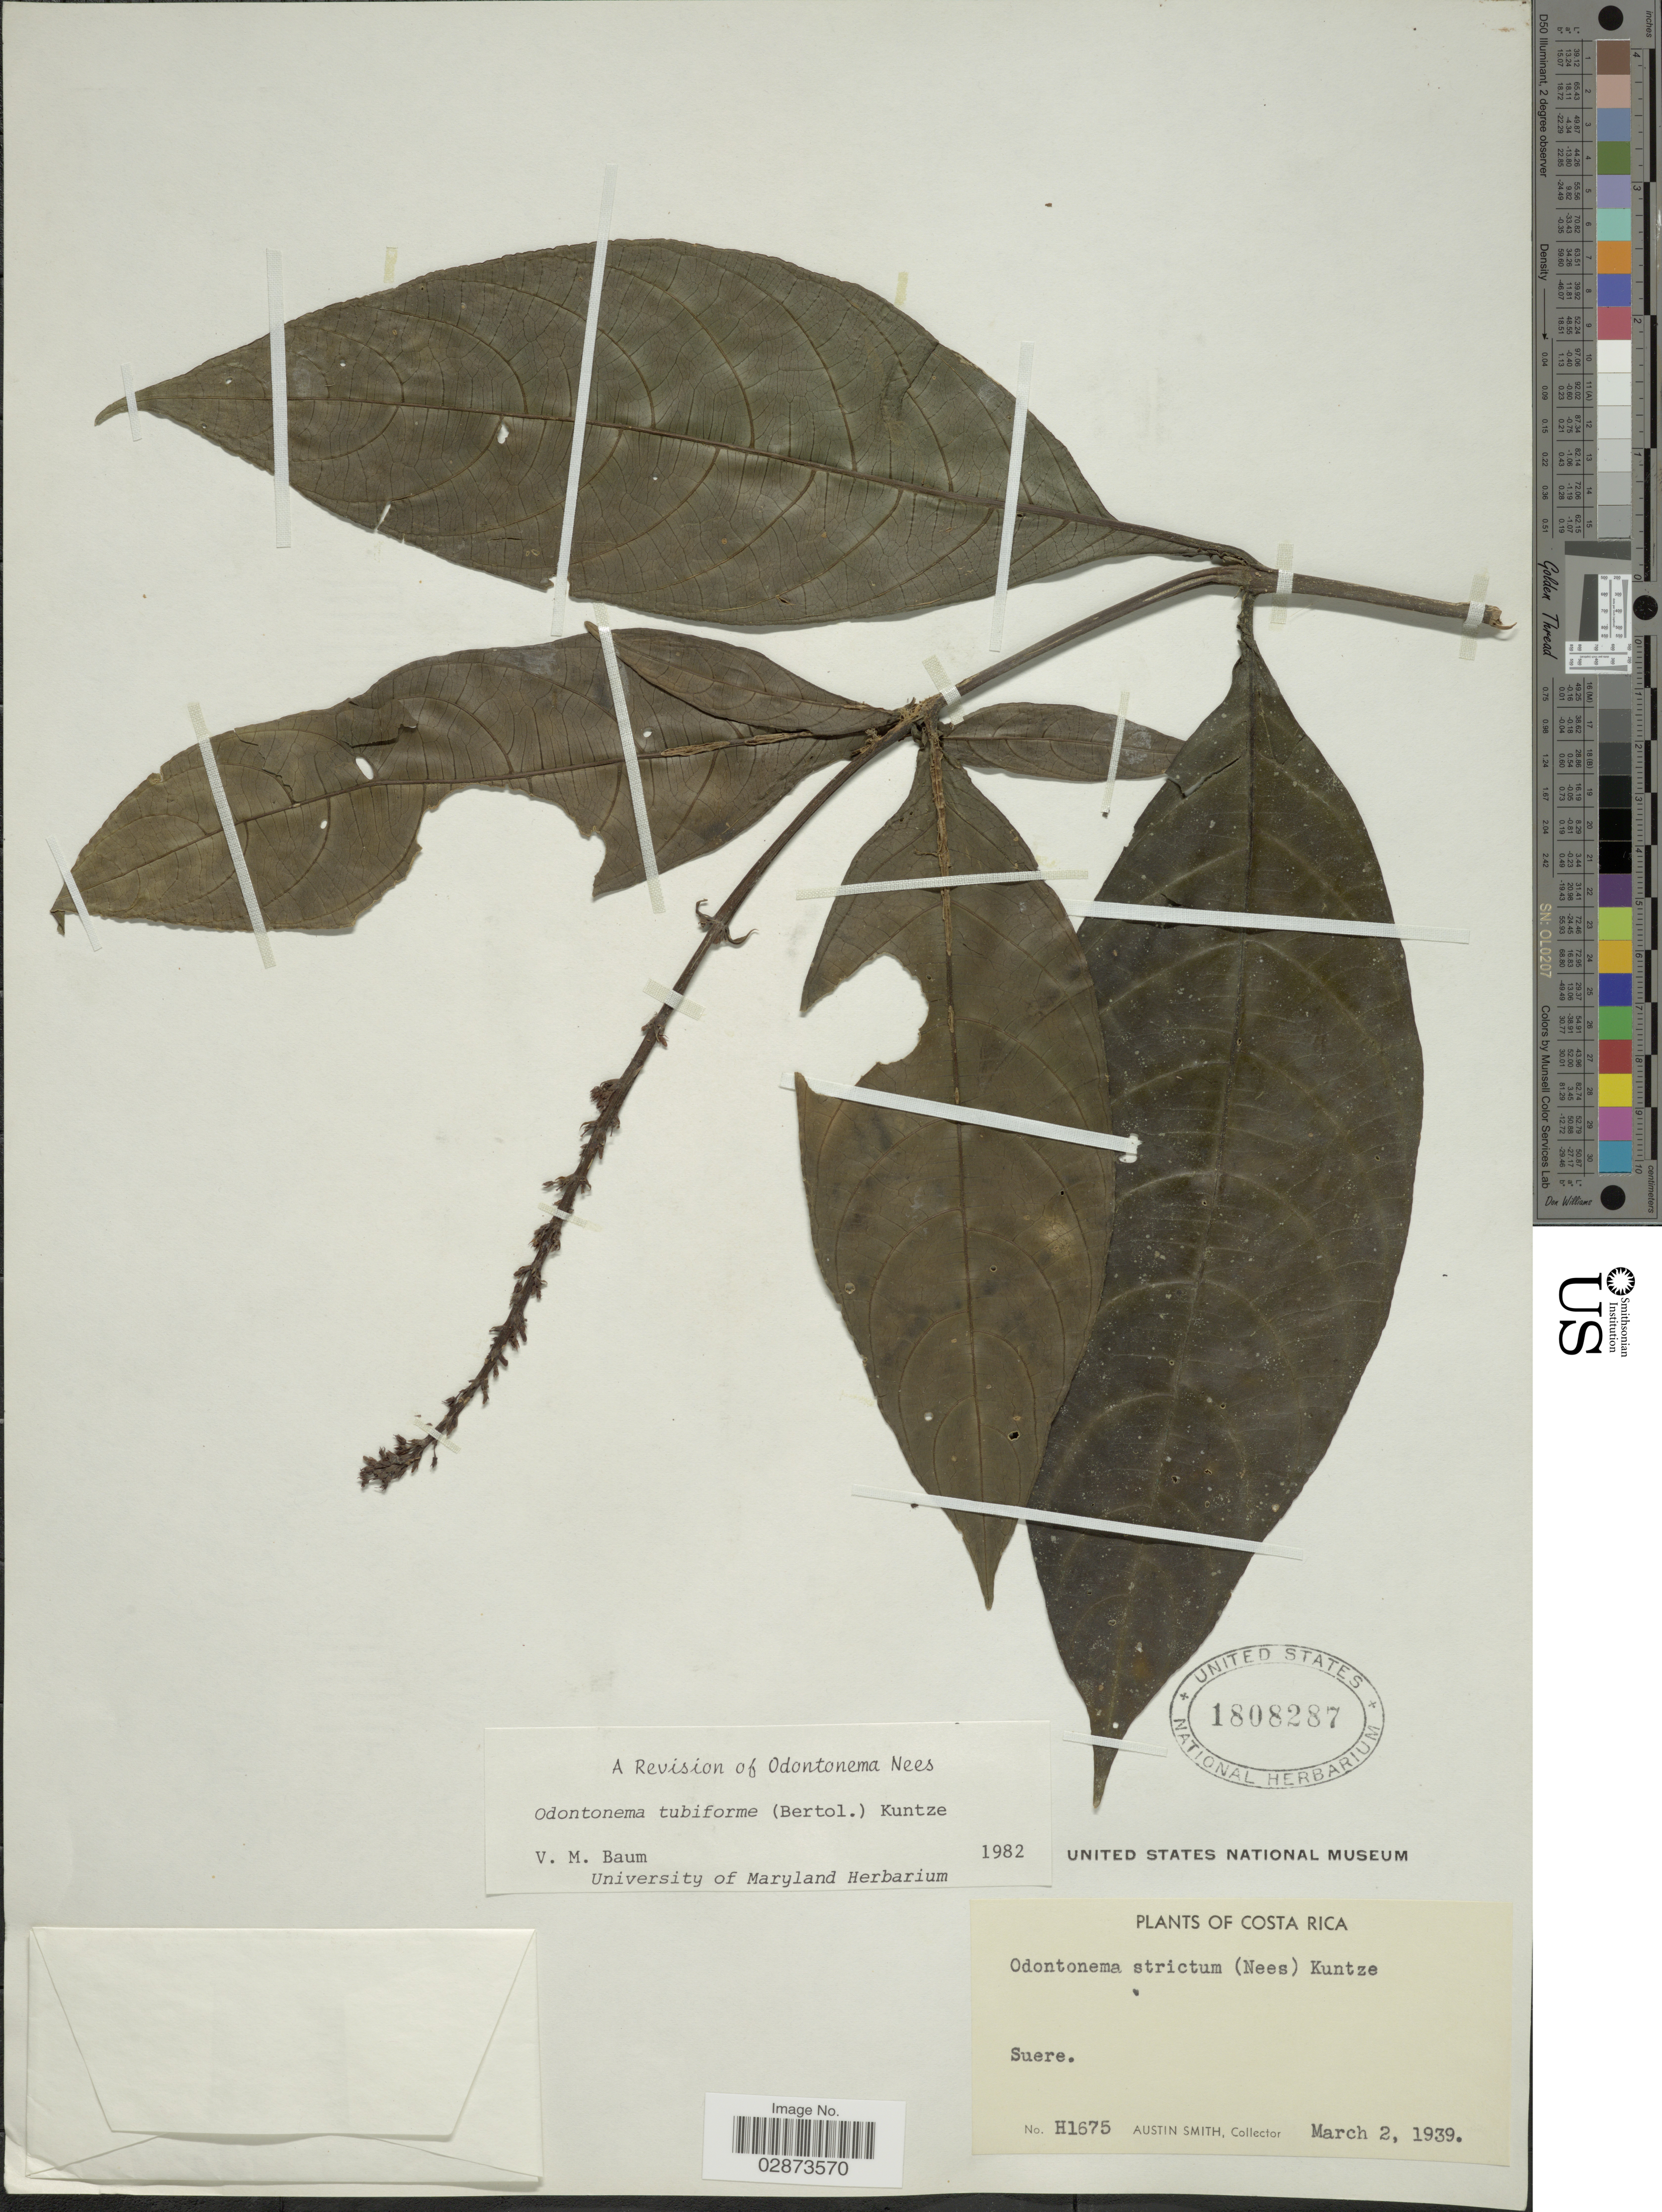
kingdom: Plantae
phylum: Tracheophyta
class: Magnoliopsida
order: Lamiales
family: Acanthaceae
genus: Odontonema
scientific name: Odontonema tubaeforme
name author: (Bertol.) Kuntze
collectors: Aust P. Smith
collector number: H1675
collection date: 1939-03-02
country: Costa Rica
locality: Suere.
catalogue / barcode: US 1808287